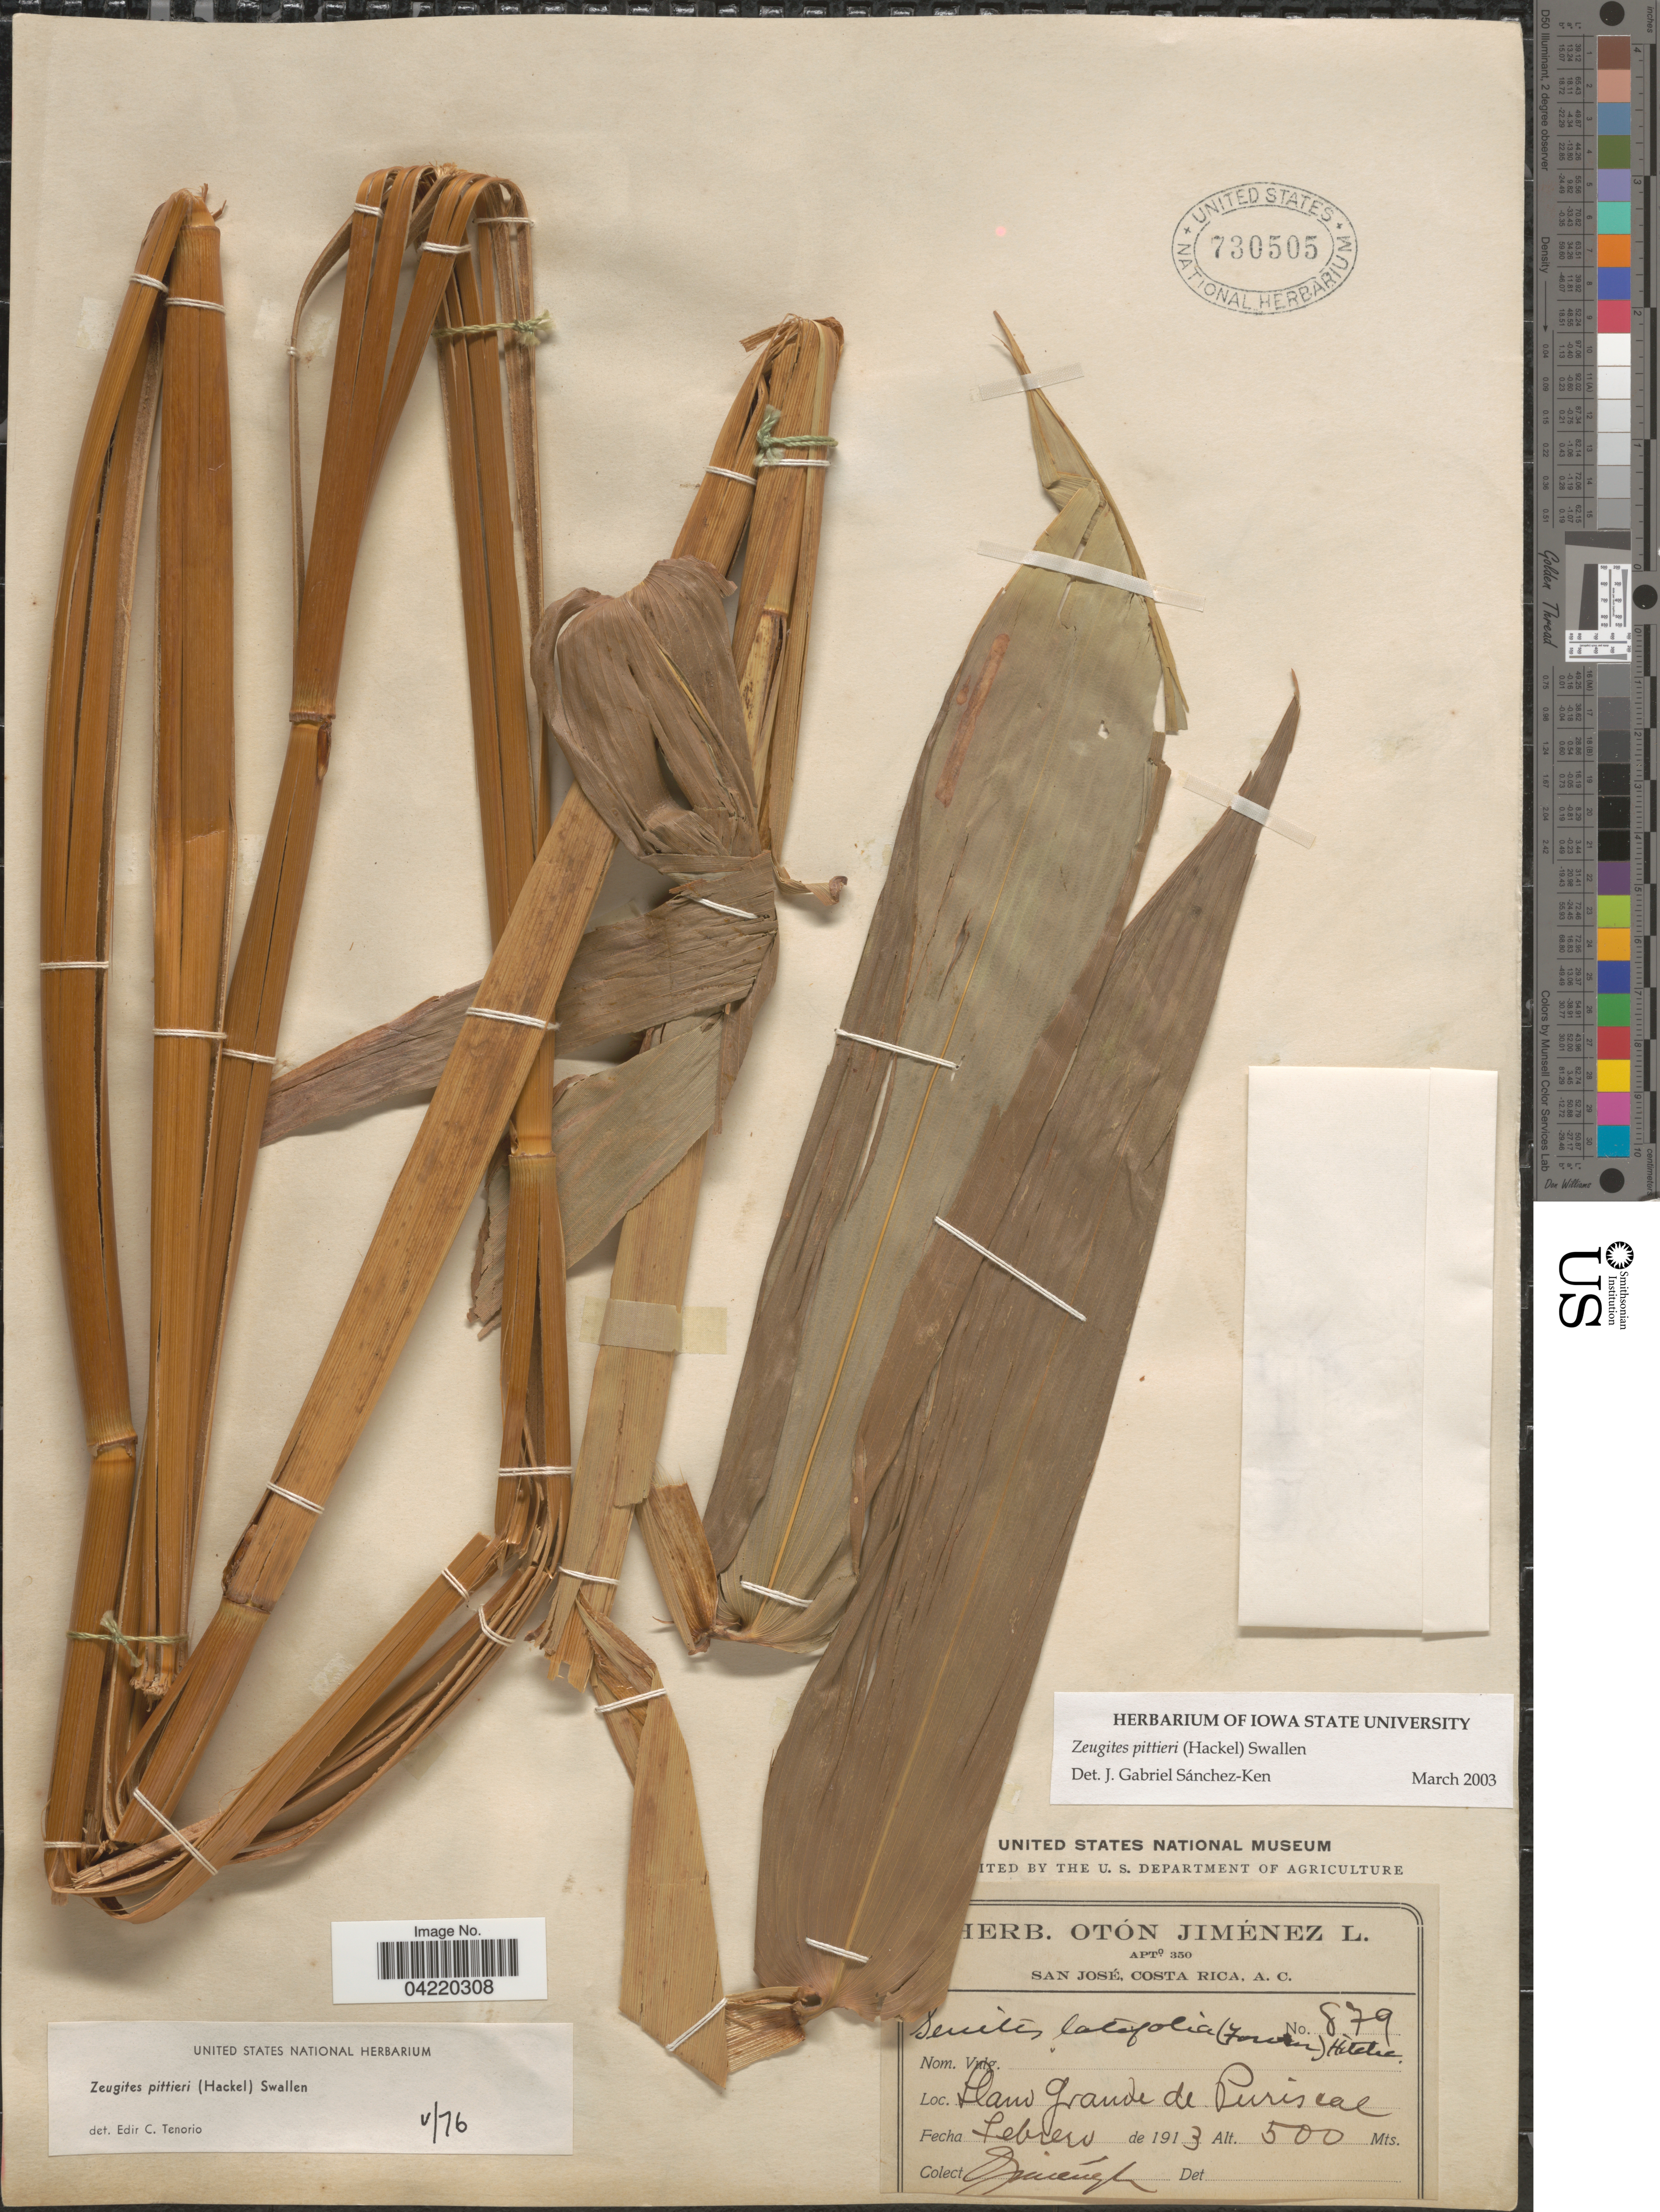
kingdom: Plantae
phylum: Tracheophyta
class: Liliopsida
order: Poales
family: Poaceae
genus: Zeugites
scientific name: Zeugites pittieri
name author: Hack.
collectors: O. Jiménez L.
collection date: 1913-02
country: Costa Rica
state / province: San José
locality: Llano Grande de Puriscal.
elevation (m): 500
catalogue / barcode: US 730505